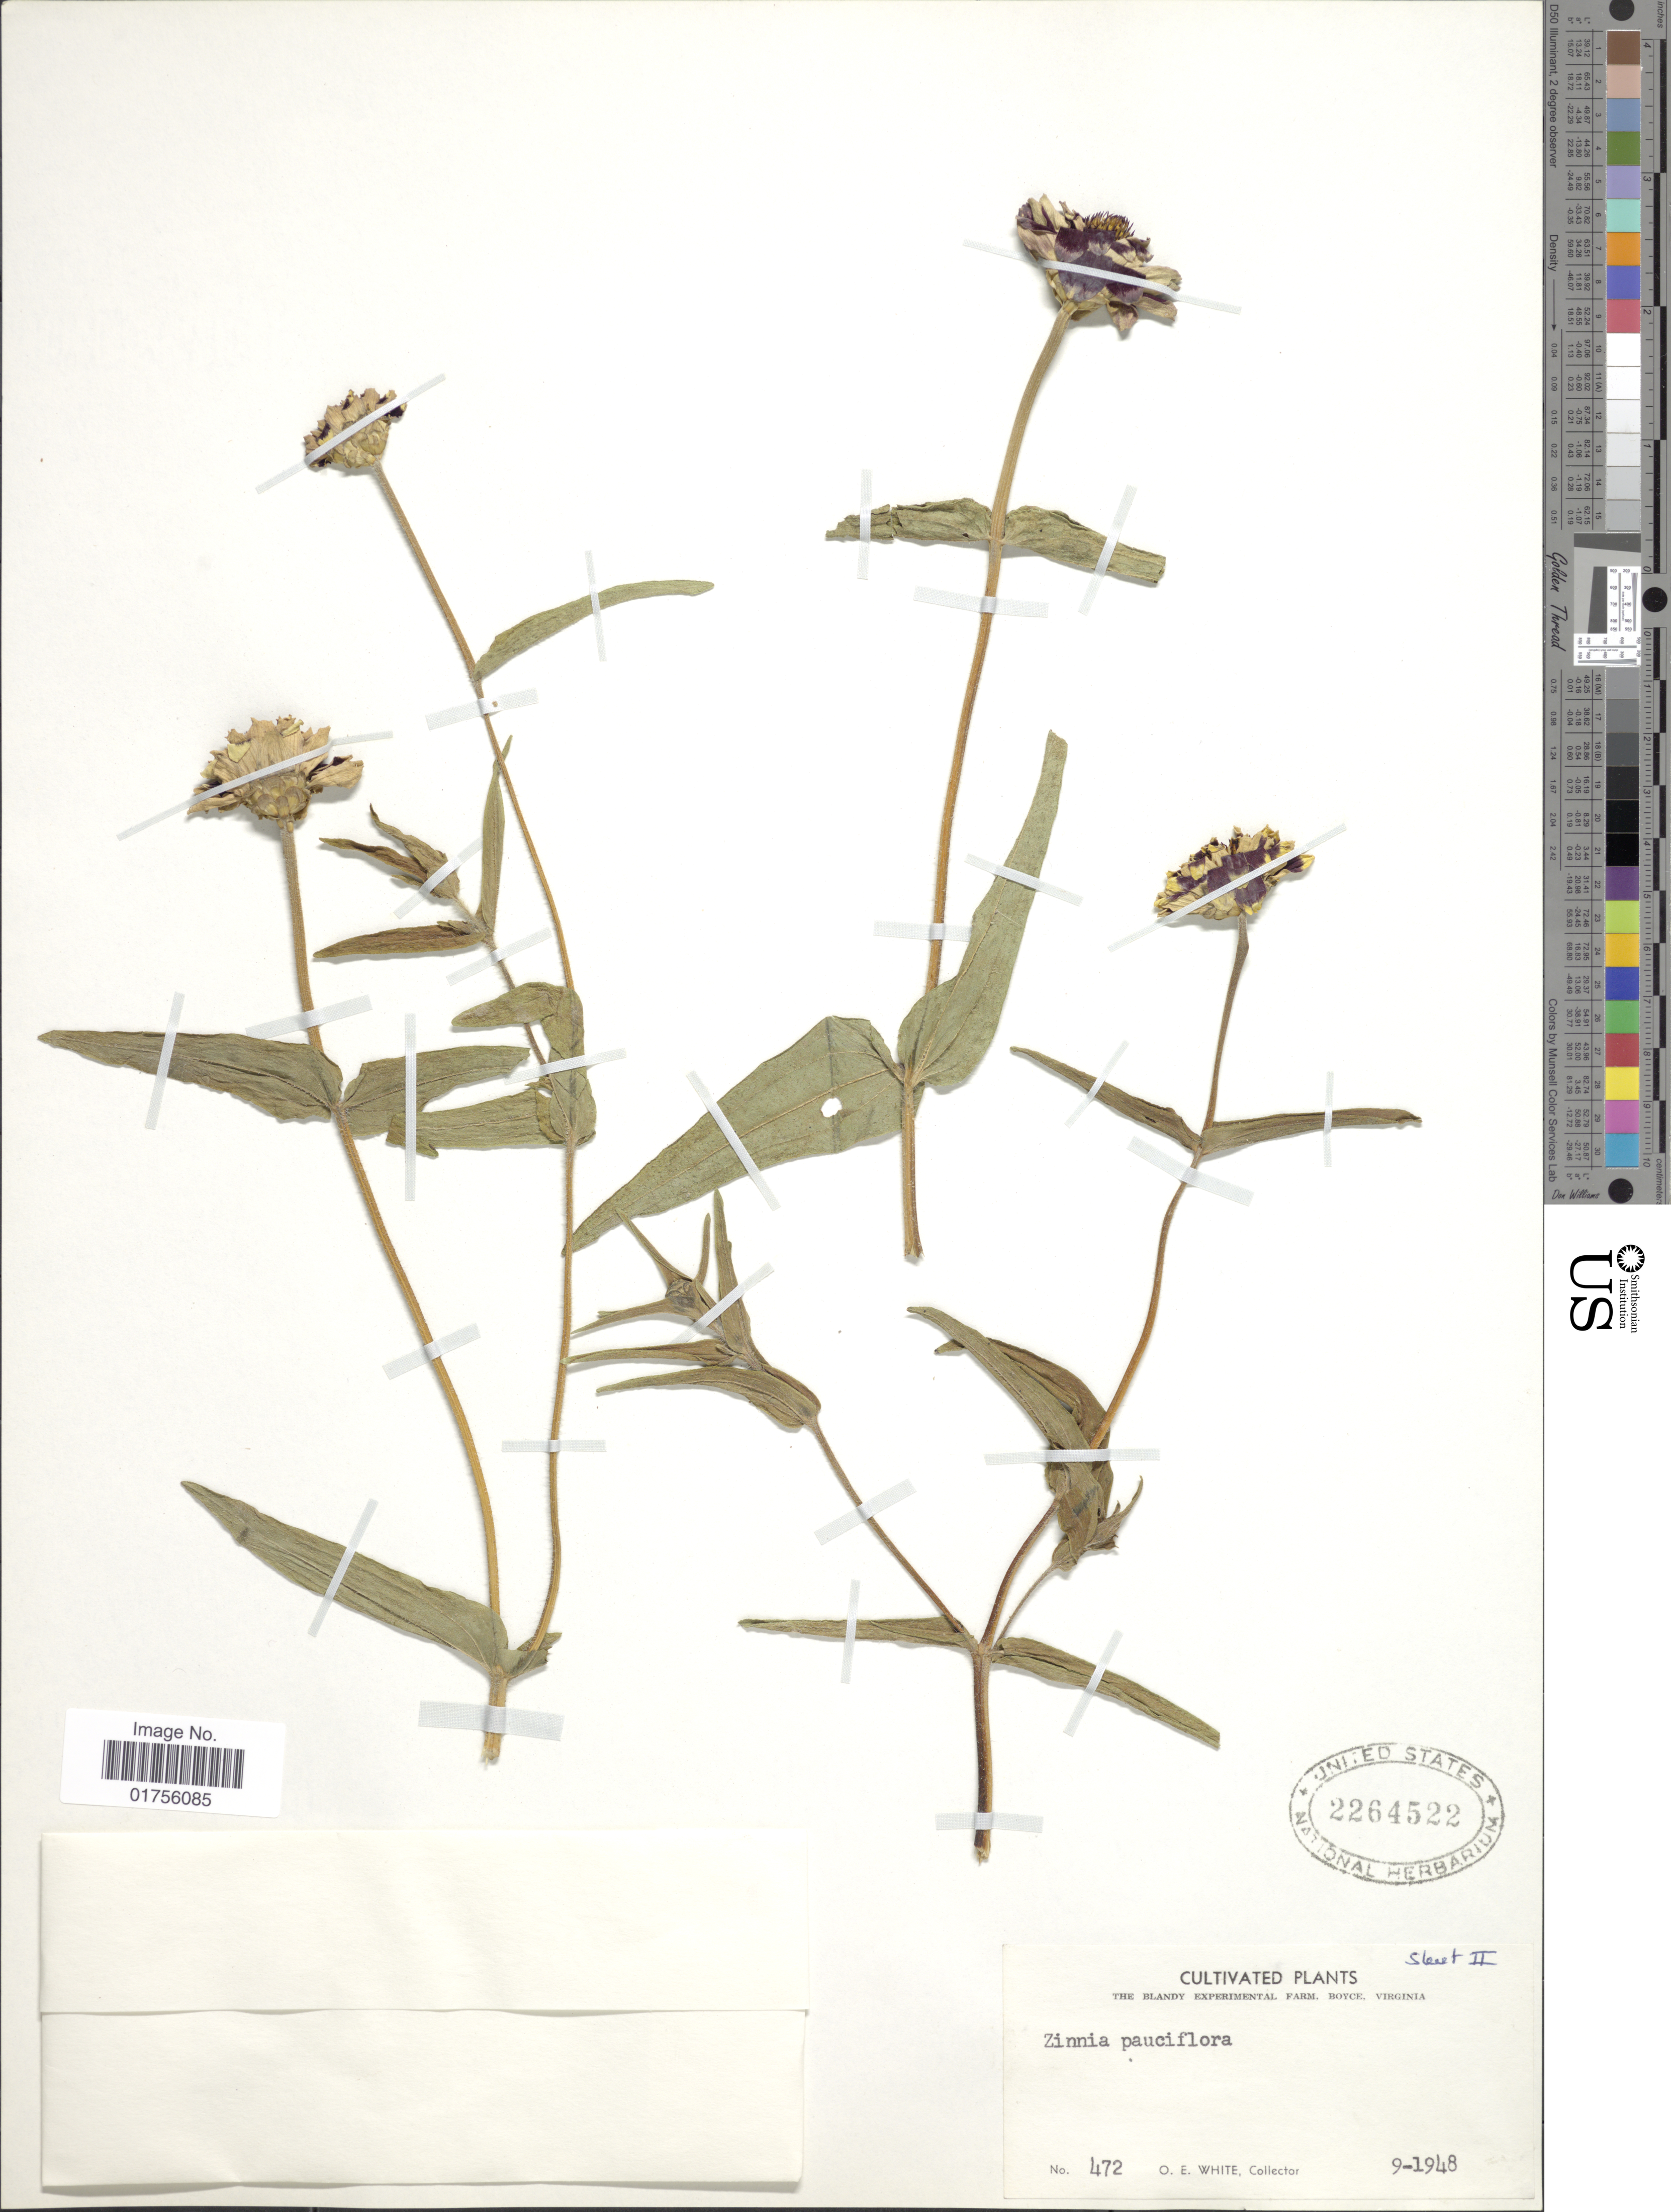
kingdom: Plantae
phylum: Tracheophyta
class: Magnoliopsida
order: Asterales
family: Asteraceae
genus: Zinnia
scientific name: Zinnia pauciflora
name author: L.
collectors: O. E. White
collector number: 472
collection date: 1948-09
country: United States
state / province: Virginia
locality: The Blandy Experiment Farm, Boyce, Virginia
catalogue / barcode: US 2264522